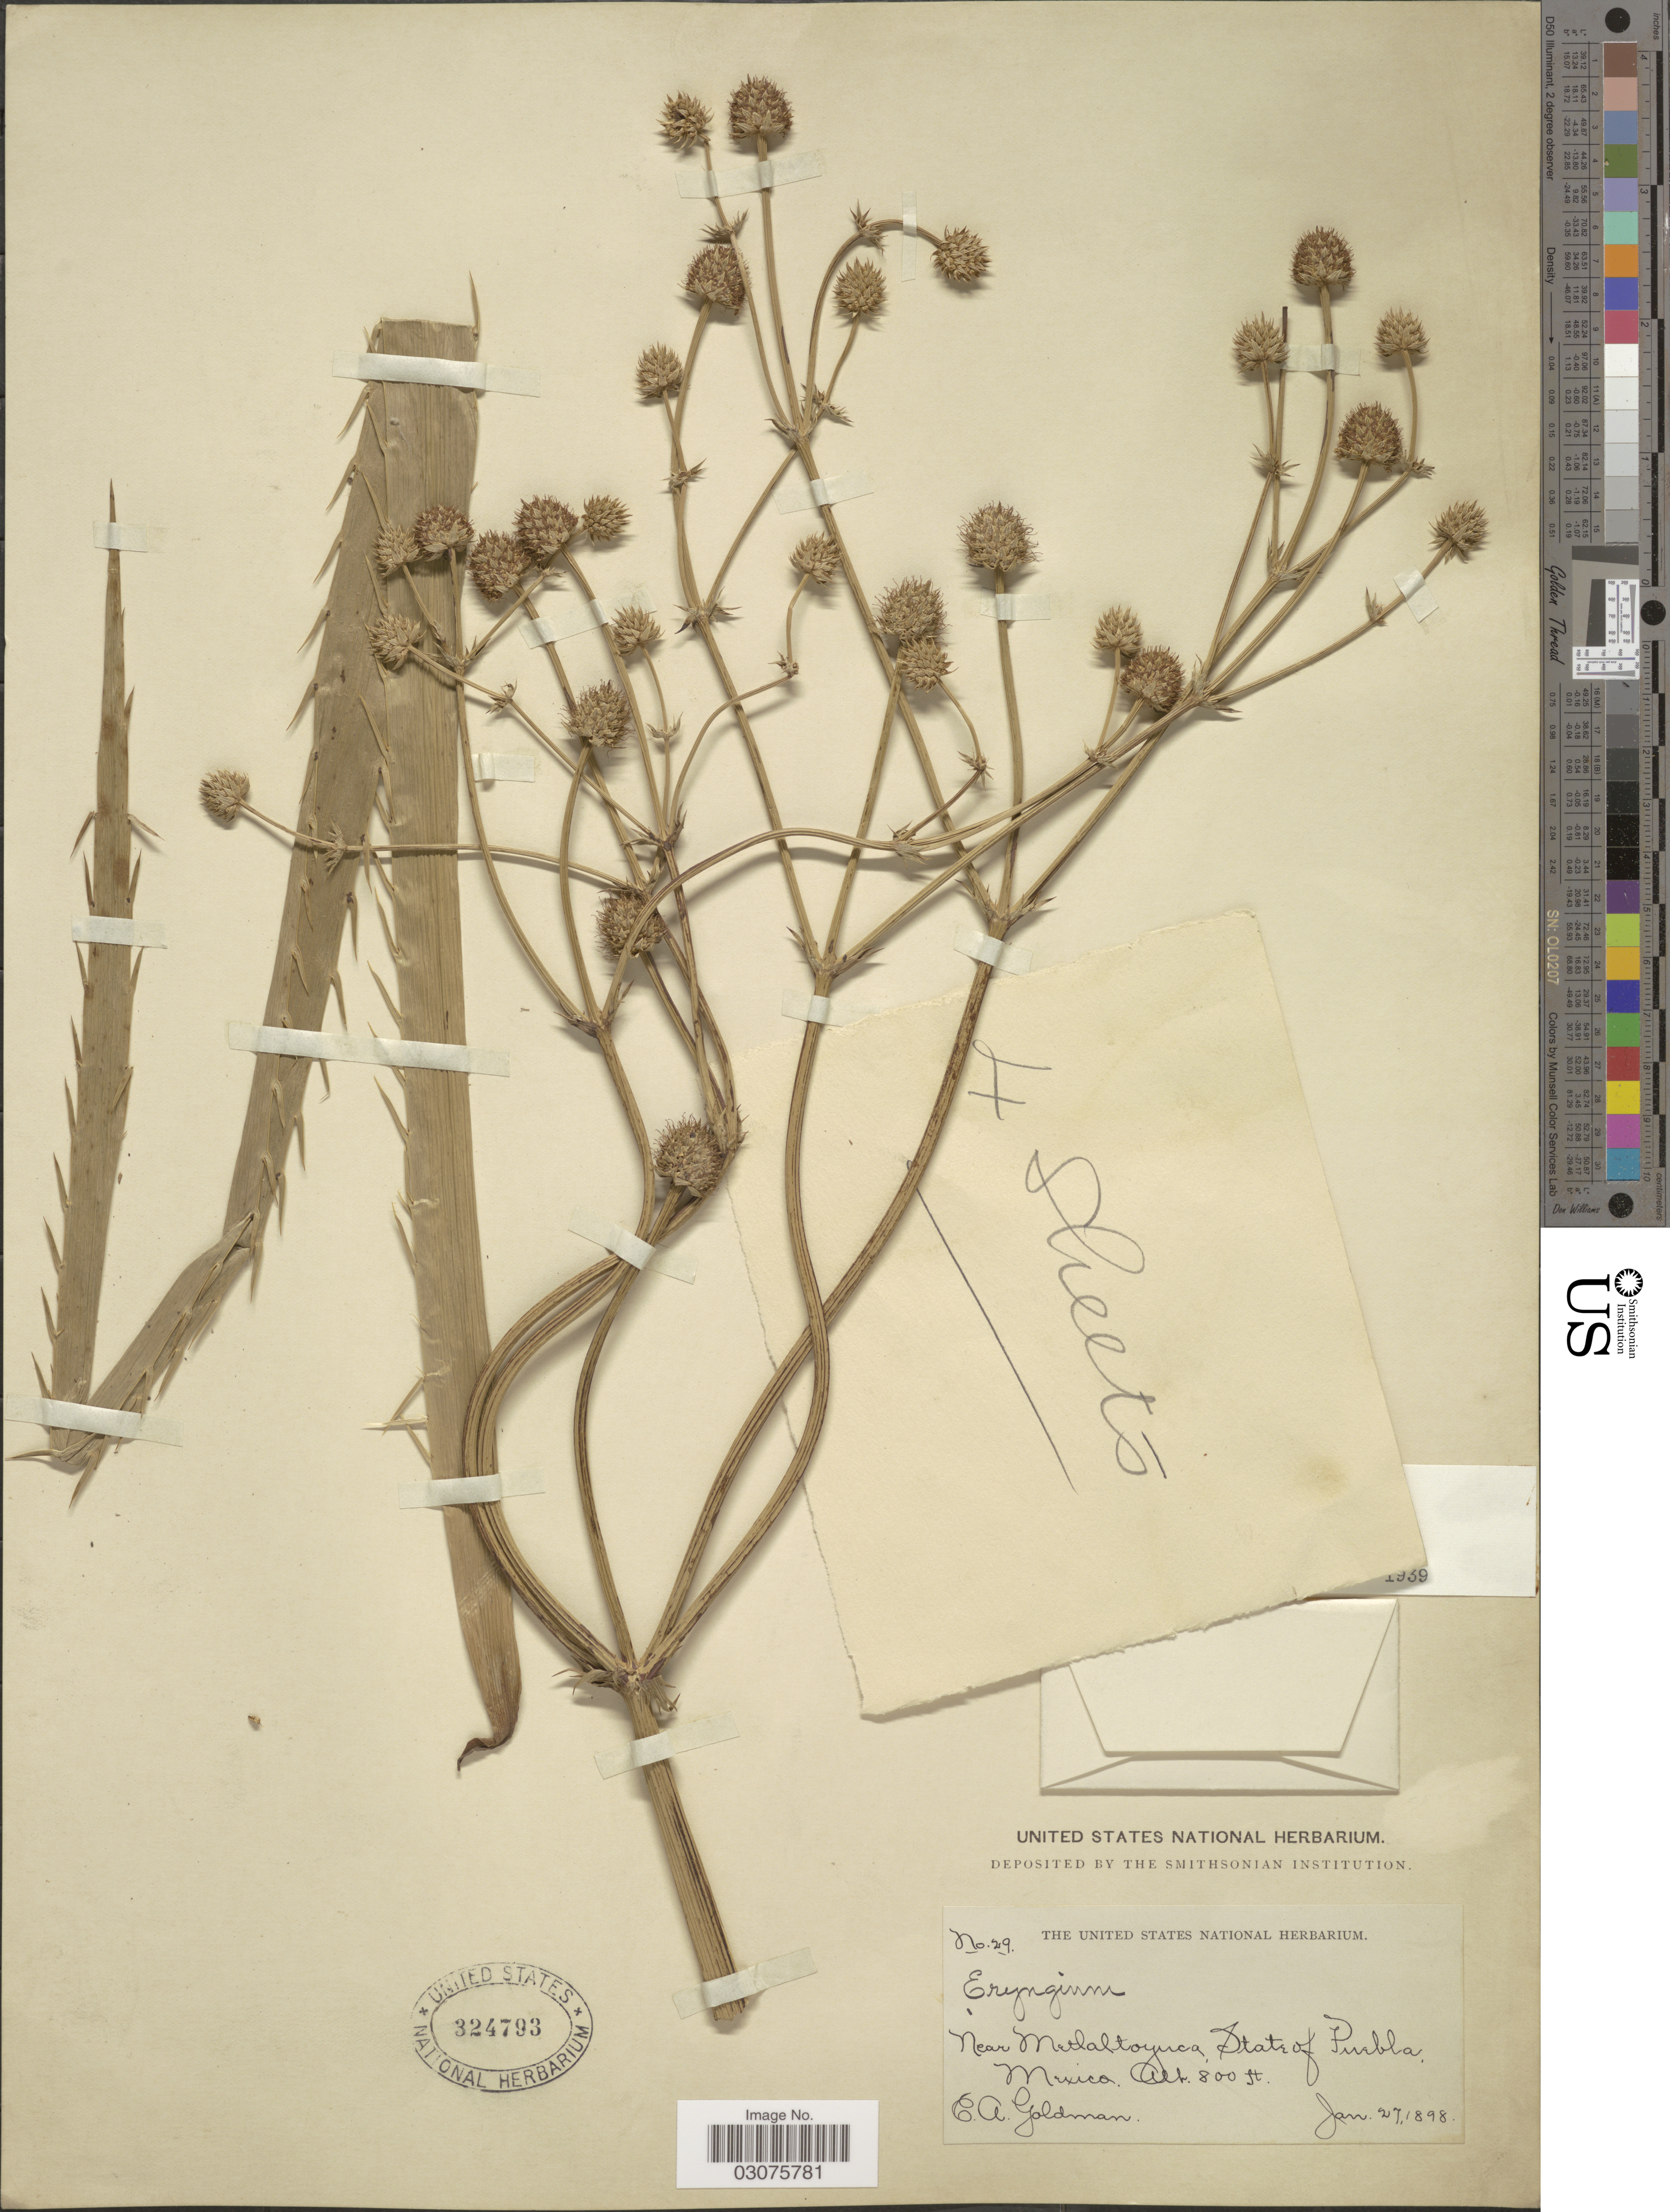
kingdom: Plantae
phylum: Tracheophyta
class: Magnoliopsida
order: Apiales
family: Apiaceae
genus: Eryngium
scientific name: Eryngium hemsleyanum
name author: H. Wolff in Engl.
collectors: E. A. Goldman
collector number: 29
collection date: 1898-01-27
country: Mexico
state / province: Puebla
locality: Near Metlaltoyuca.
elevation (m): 244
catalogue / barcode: US 324793